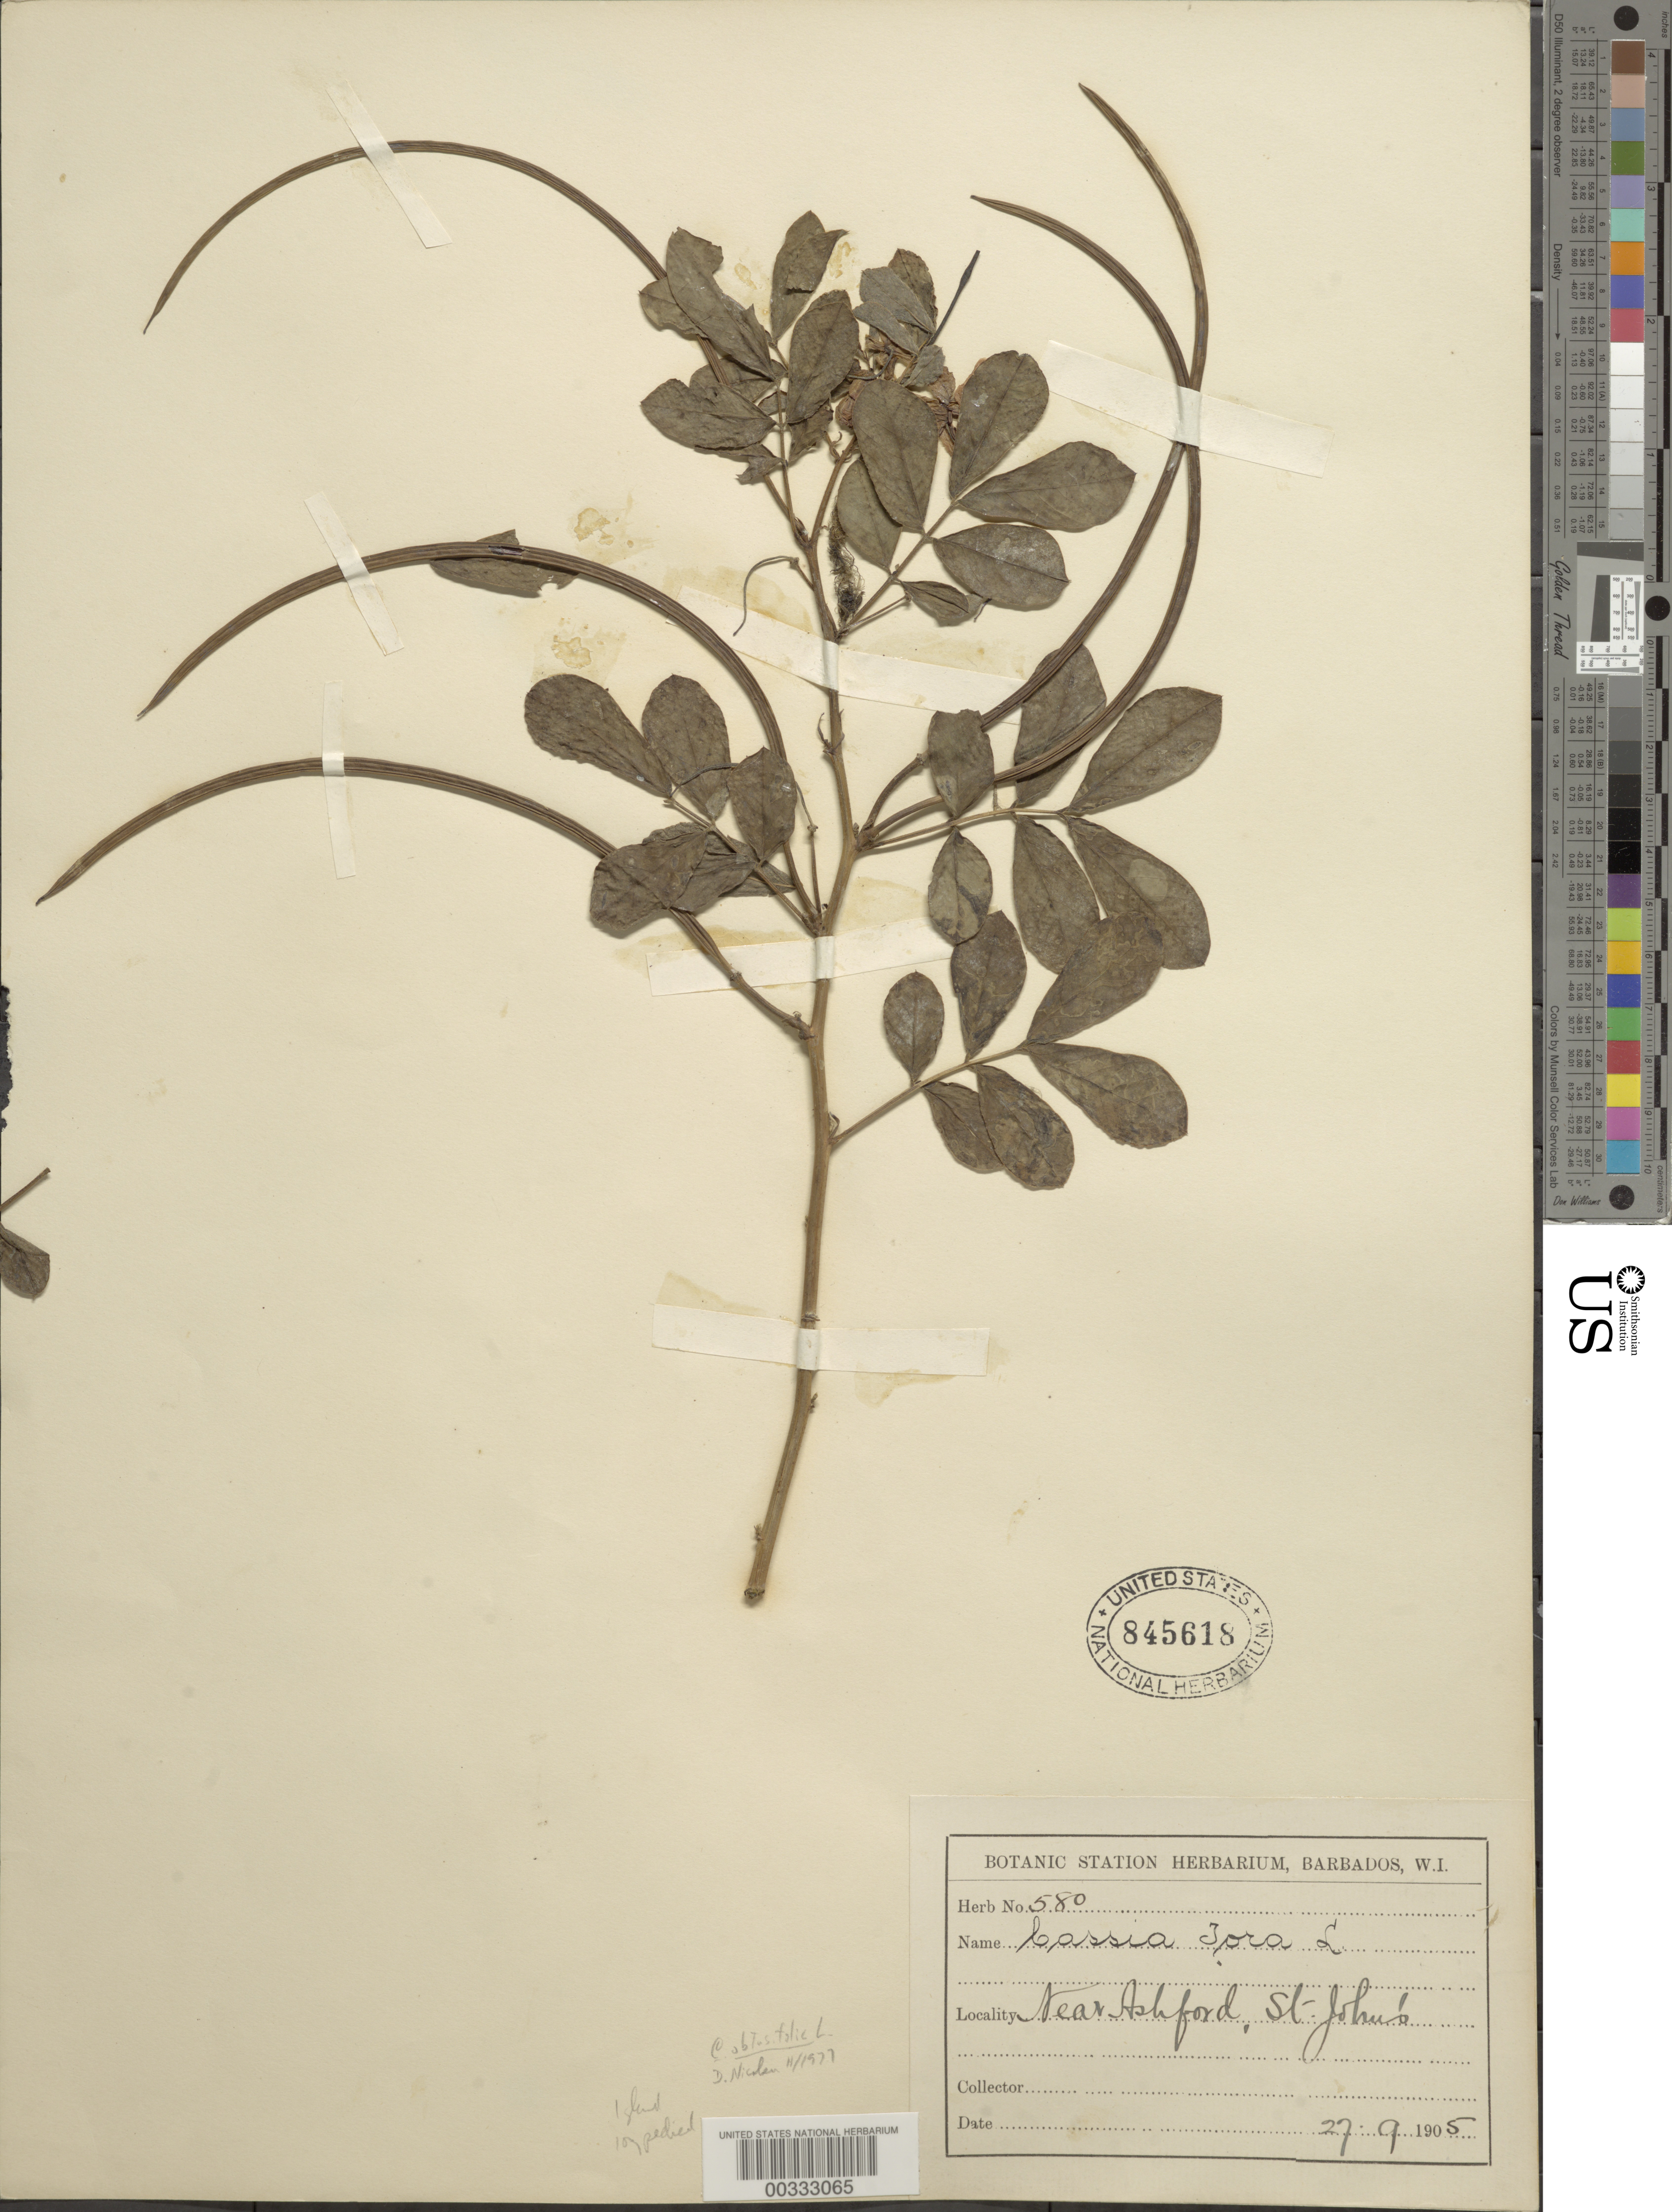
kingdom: Plantae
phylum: Tracheophyta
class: Magnoliopsida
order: Fabales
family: Fabaceae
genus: Senna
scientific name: Senna obtusifolia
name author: (L.) H.S. Irwin & Barneby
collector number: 580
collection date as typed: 27 Sep 1905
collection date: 1905-09-27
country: Barbados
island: Windward Is.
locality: Near Ashford, St. John's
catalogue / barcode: US 845618